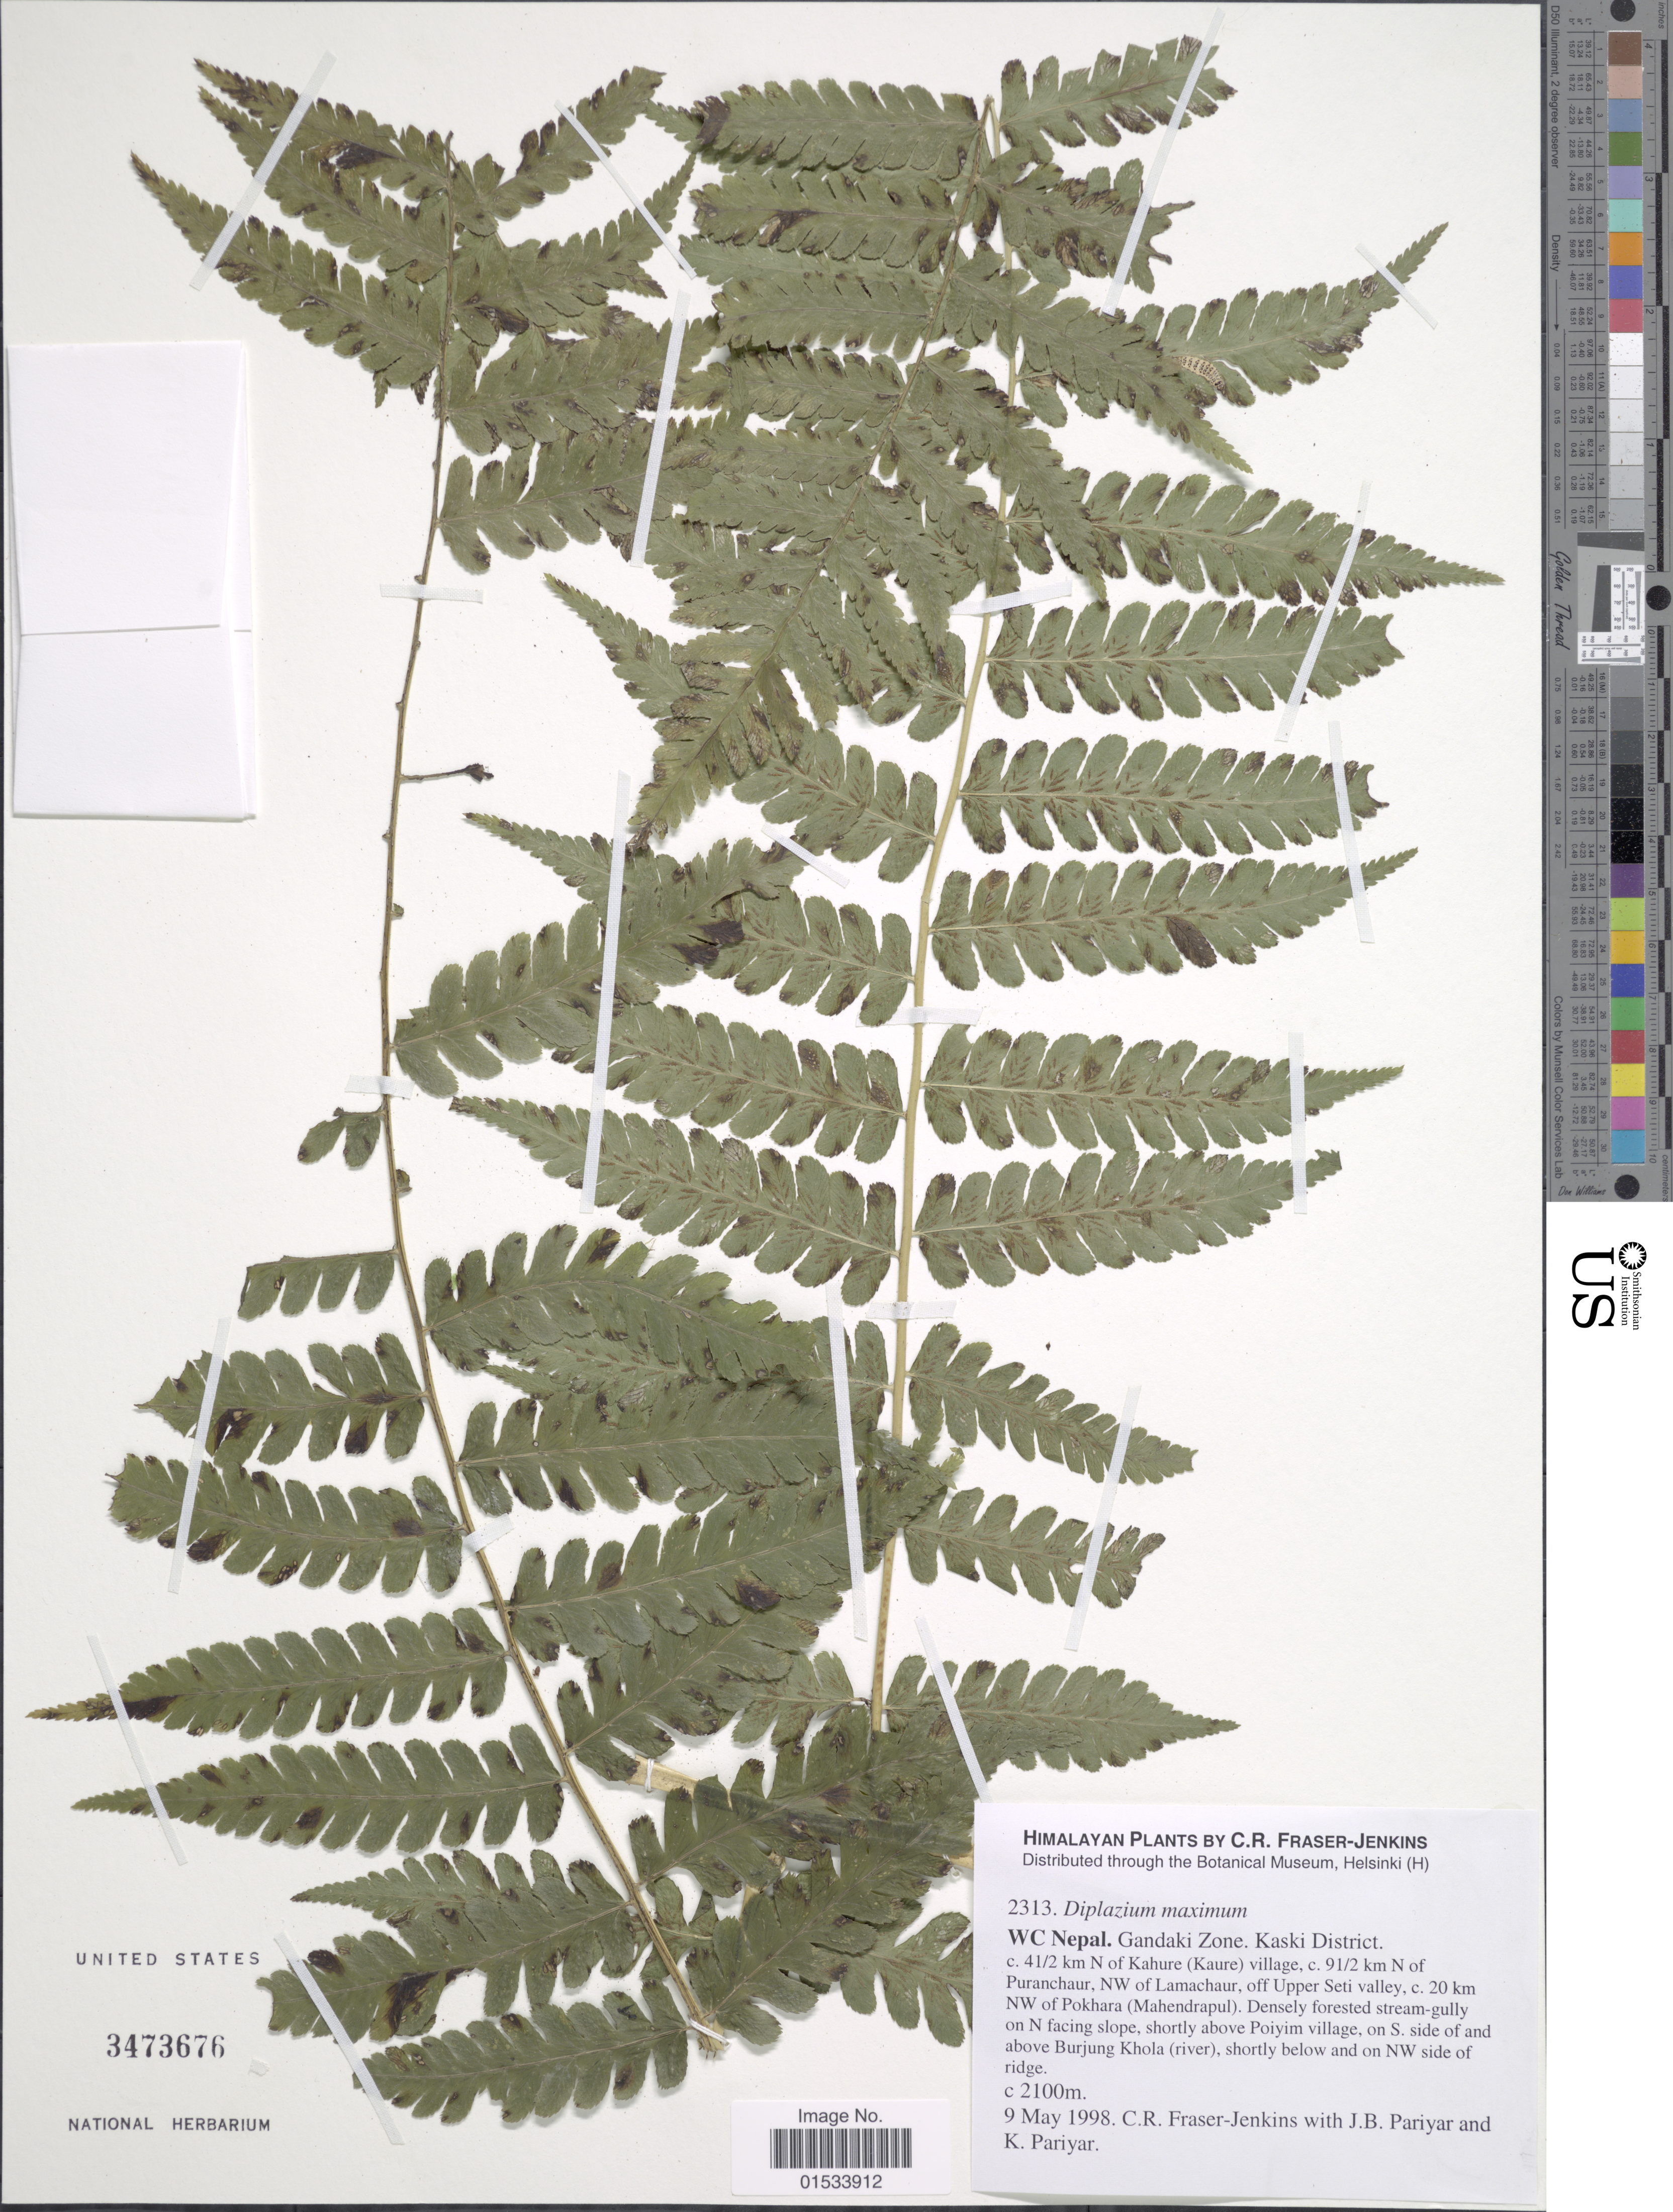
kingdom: Plantae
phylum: Tracheophyta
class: Polypodiopsida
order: Polypodiales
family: Athyriaceae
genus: Diplazium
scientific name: Diplazium maximum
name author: (D. Don) C. Chr.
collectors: C. R. Fraser-Jenkins, J. Pariyar & K. Pariyar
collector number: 2313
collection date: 1998-05-09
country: Nepal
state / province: Gandaki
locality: Gandaki Zone, Kaski District, c. 41/2 kmk N of Kahure (Kaure) village, c. 91/2 km N of Puranchaur, NW of Lamachaur, off Upper Seti valley, c. 20 km NW of Pokhara (Mahendrapul), Densely forested stream-gully on N facing slope, shortly above Poiyim villgae, on S. side of and above Burjung Khola (river), shortly below and on NW side of ridge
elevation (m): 2100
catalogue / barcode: US 3473676